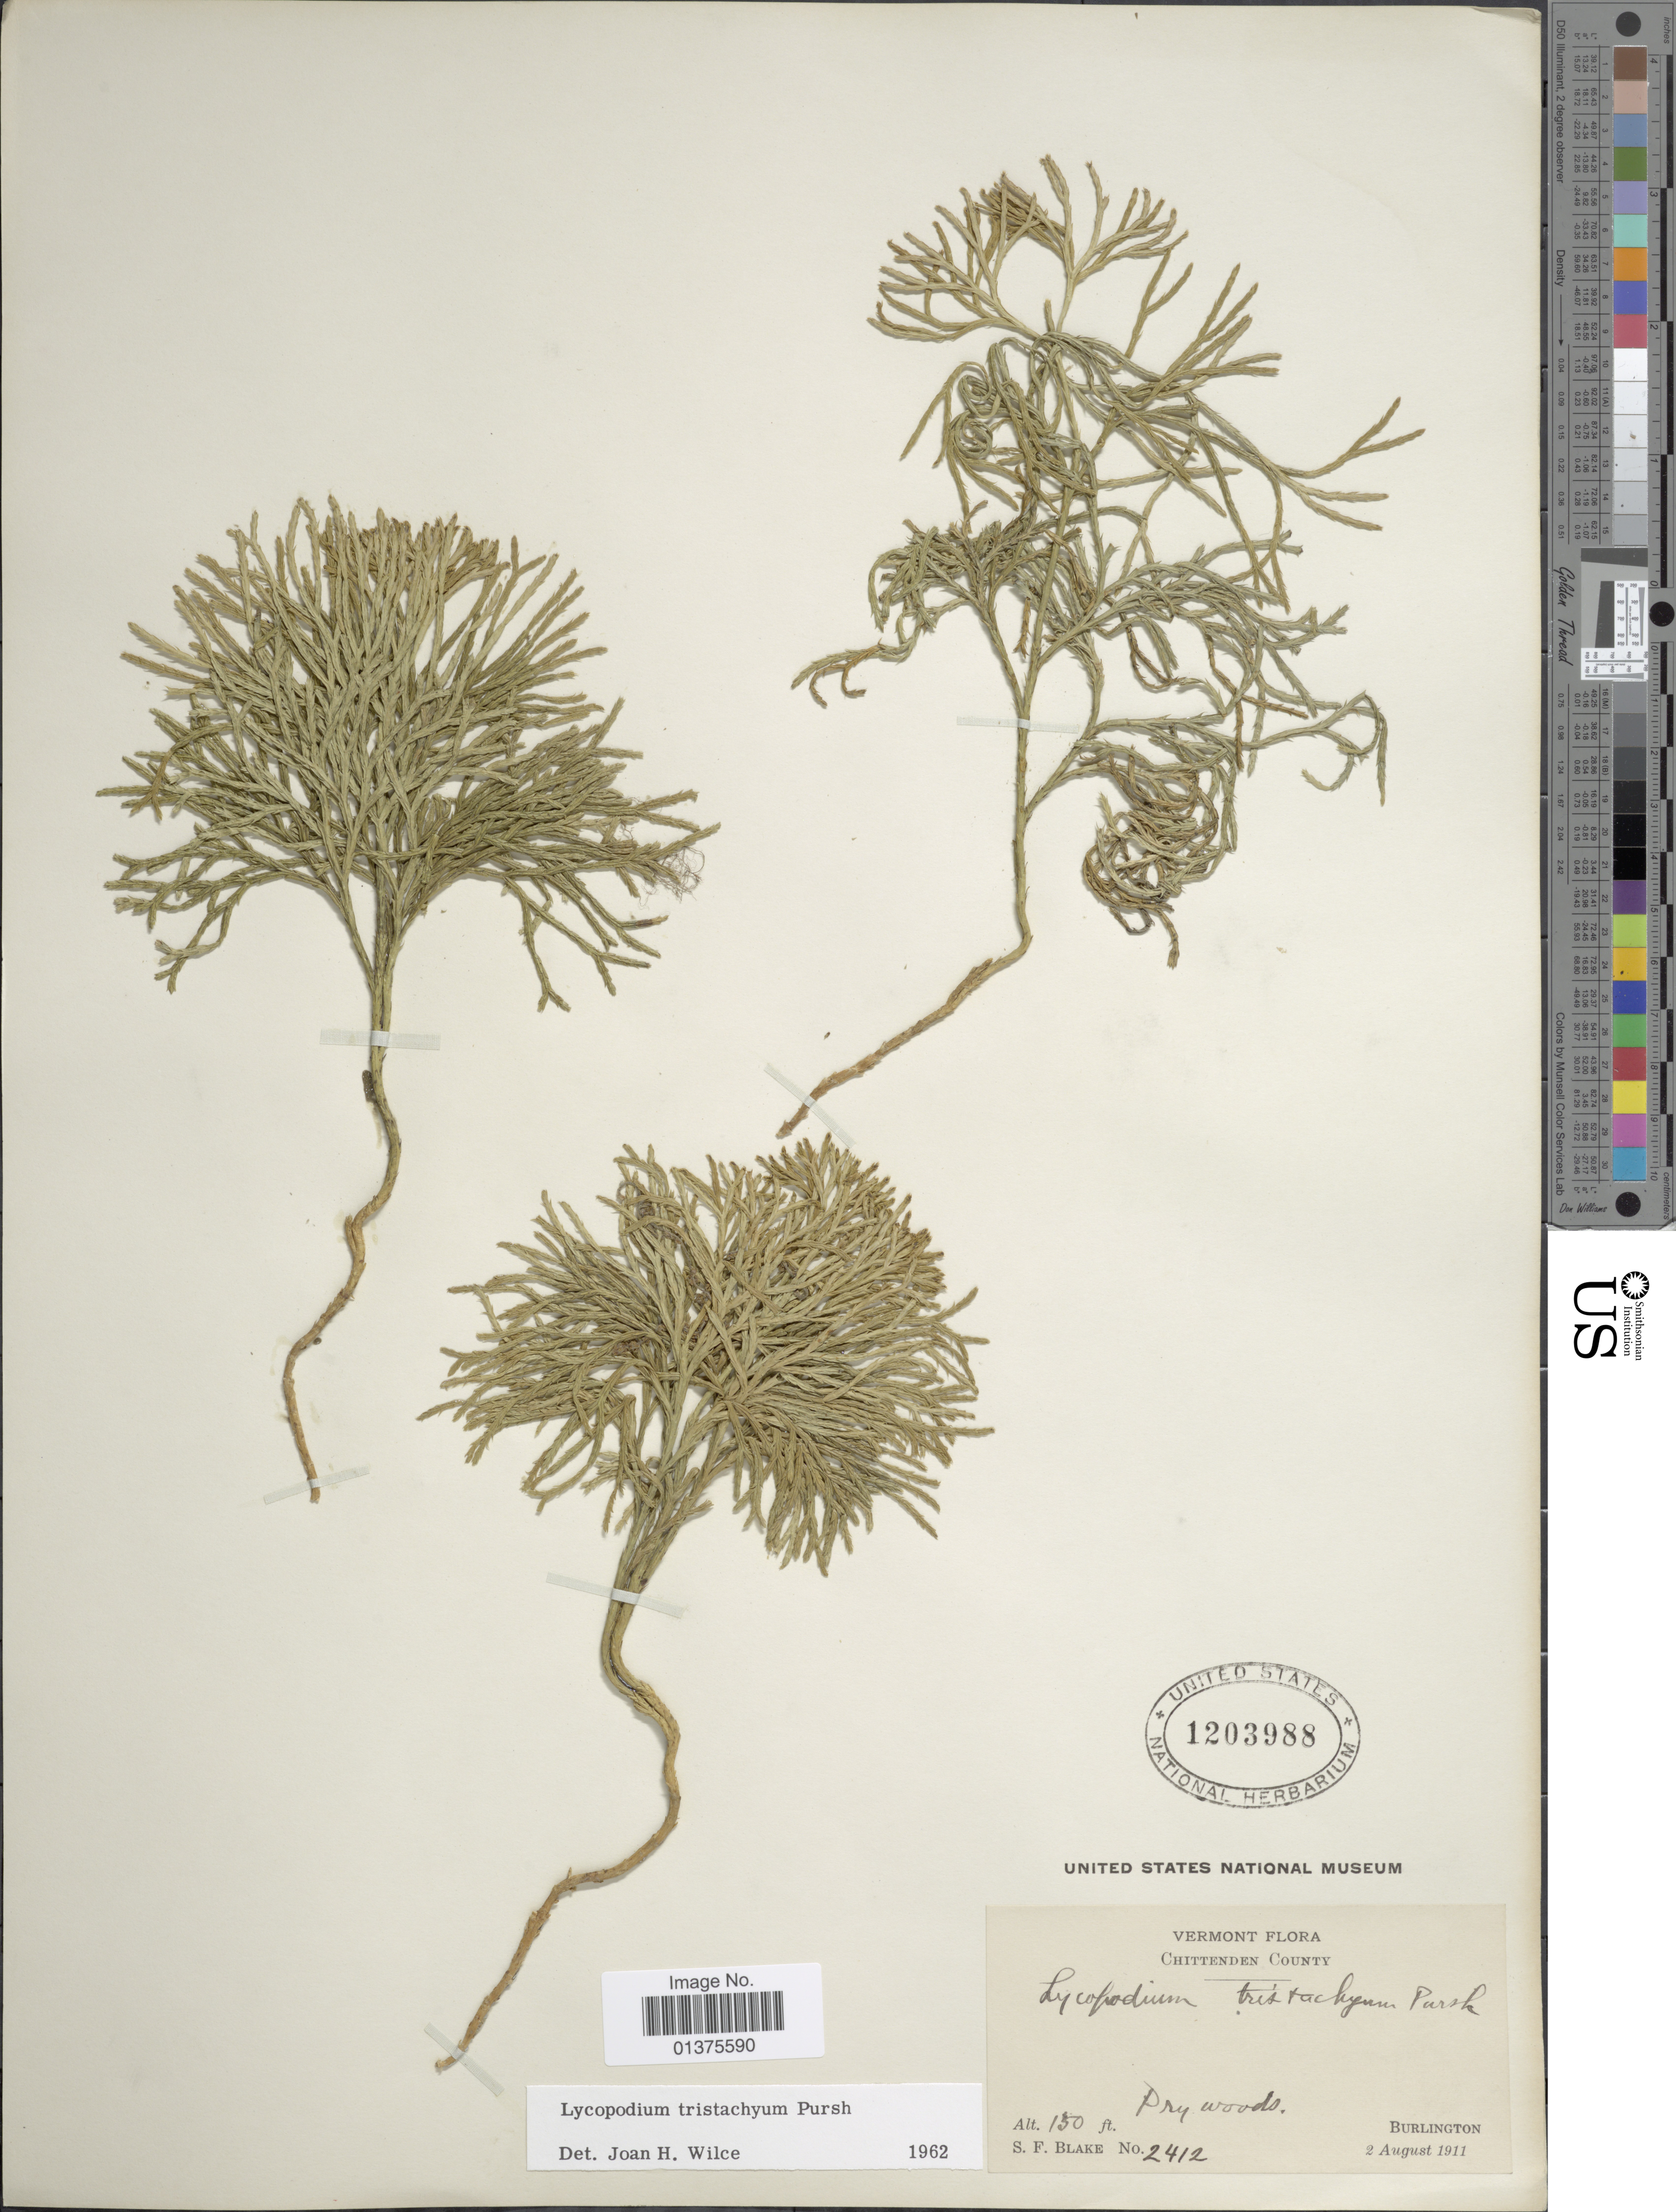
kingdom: Plantae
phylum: Tracheophyta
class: Lycopodiopsida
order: Lycopodiales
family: Lycopodiaceae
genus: Diphasiastrum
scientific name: Diphasiastrum tristachyum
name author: (Pursh) Holub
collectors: S. Blake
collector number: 2412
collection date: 1911-08-02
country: United States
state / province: Vermont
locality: Chittenden County, Burlington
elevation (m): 46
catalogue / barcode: US 1203988